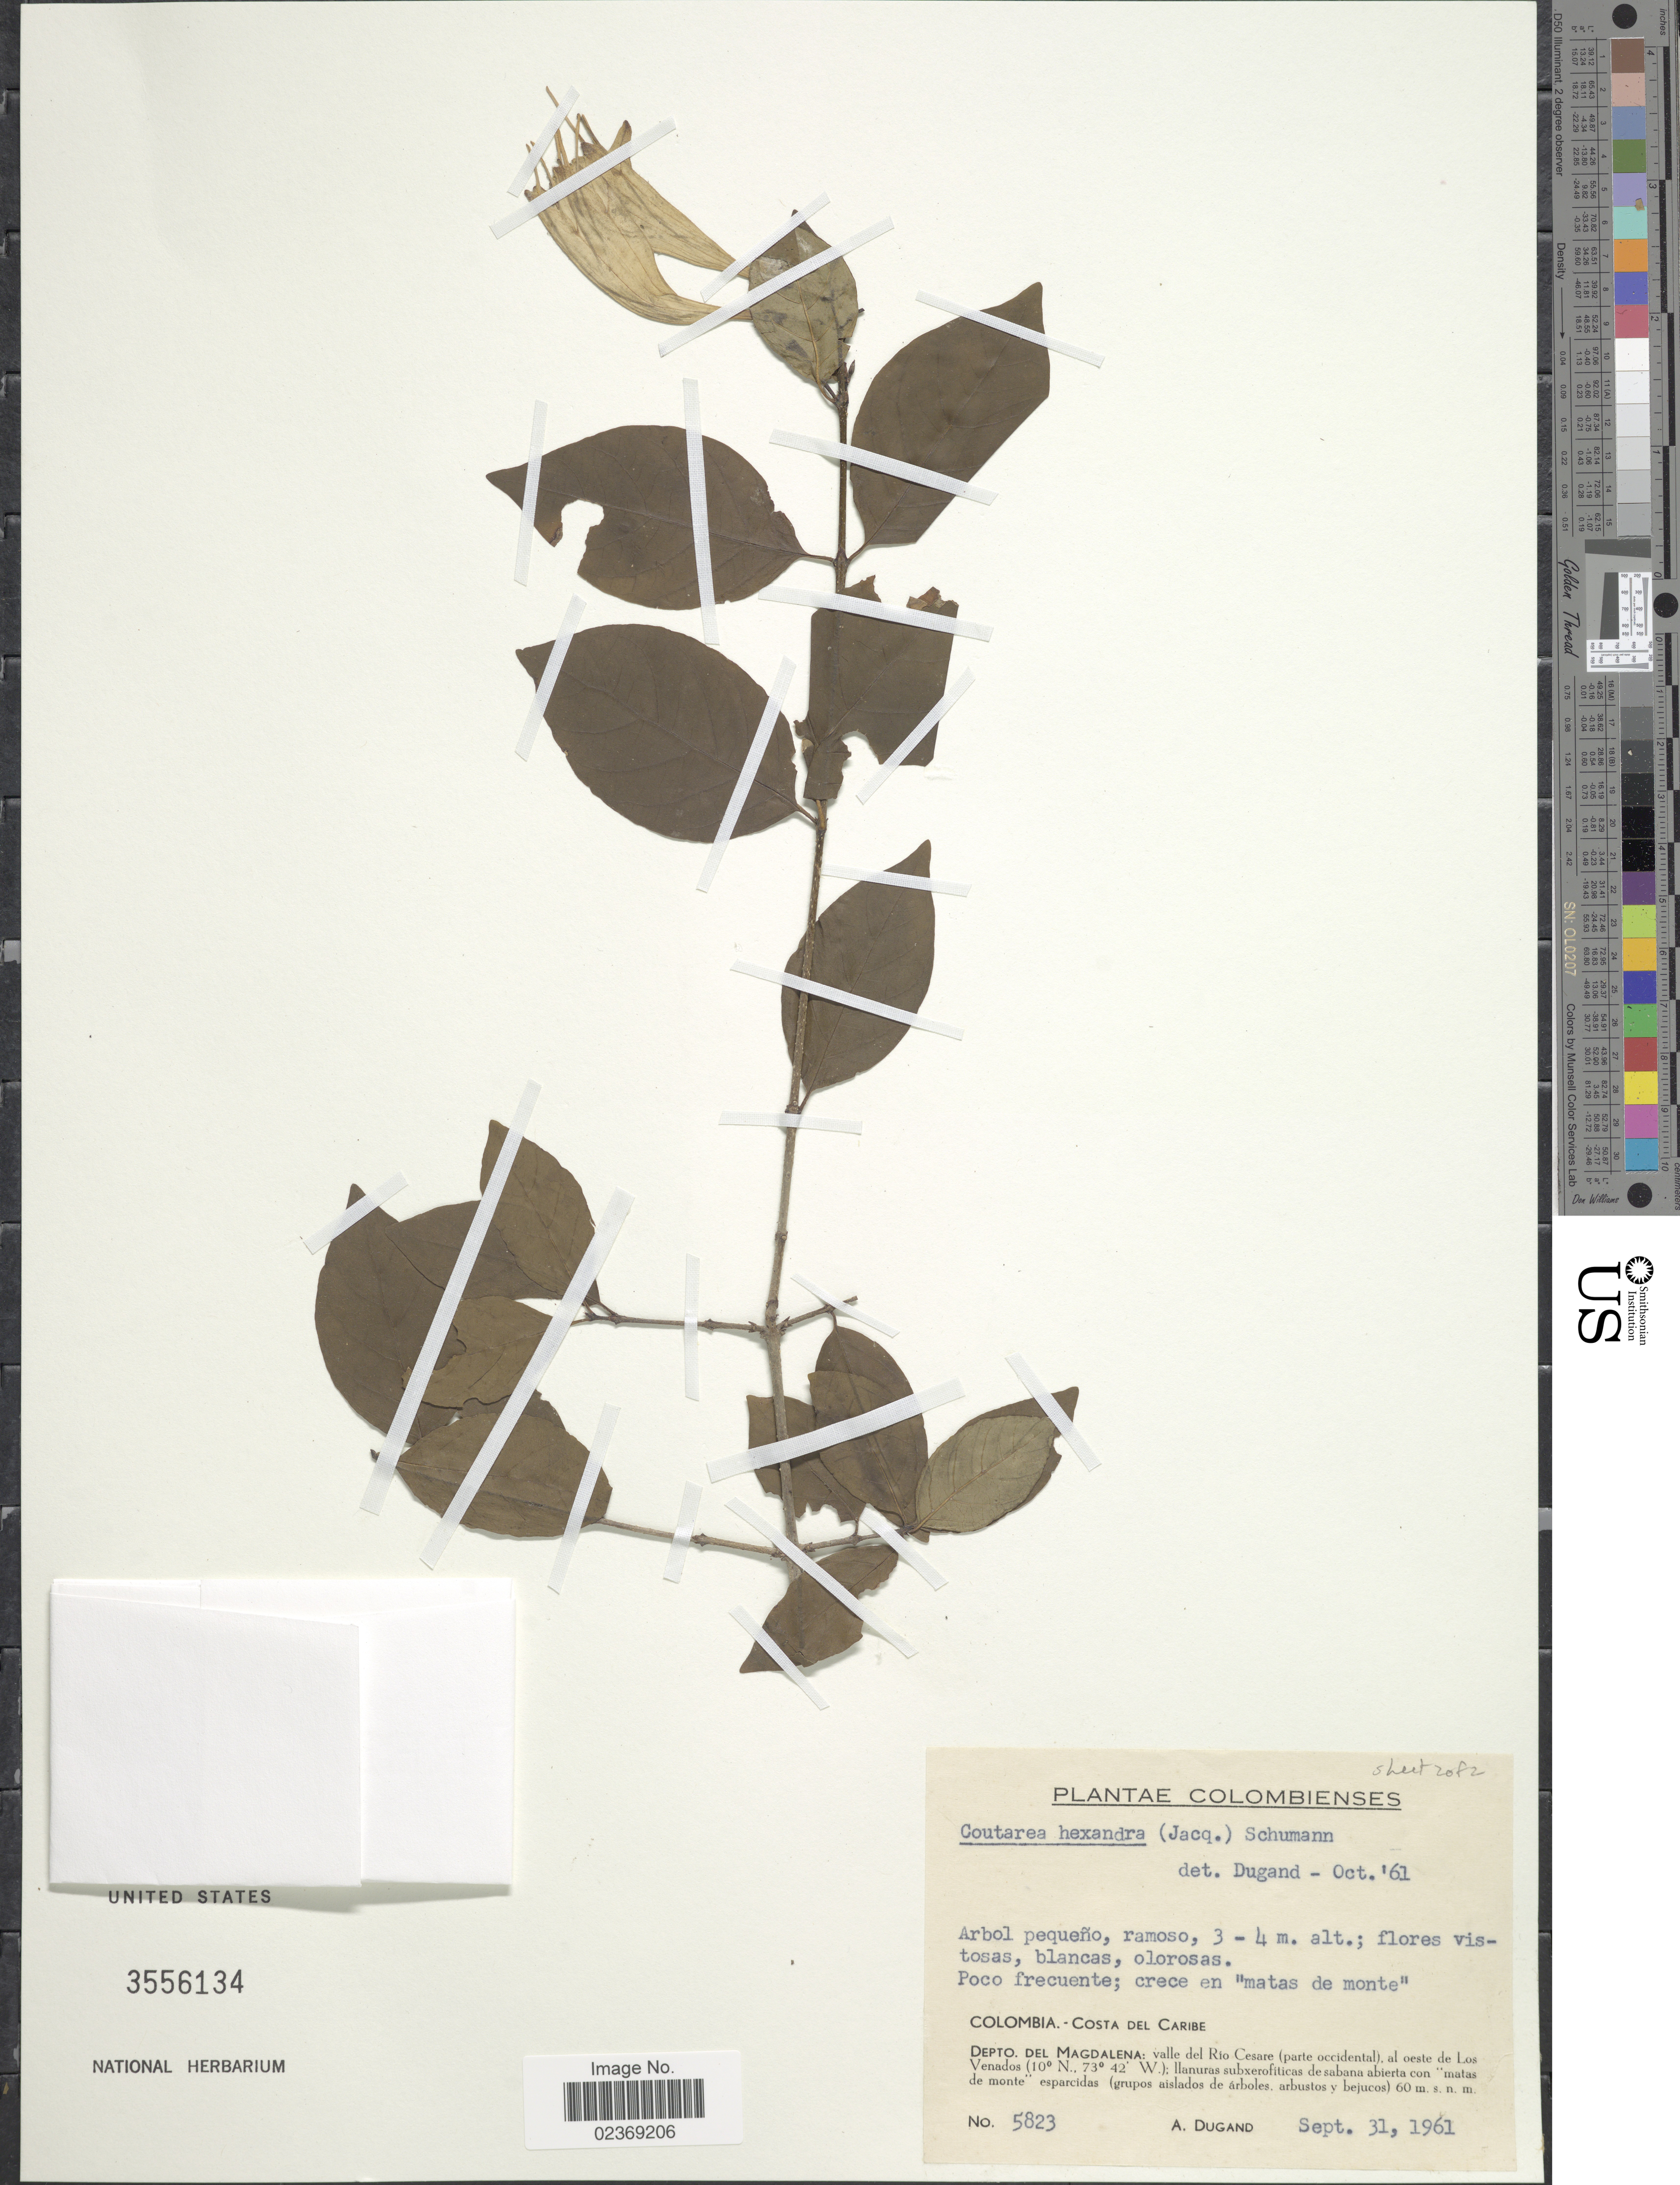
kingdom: Plantae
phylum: Tracheophyta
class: Magnoliopsida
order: Gentianales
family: Rubiaceae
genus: Coutarea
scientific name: Coutarea hexandra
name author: (Jacq.) K. Schum.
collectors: A. Dugand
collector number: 5823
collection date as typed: Transcribed d/m/y: 31/9/1961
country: Colombia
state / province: Magdalena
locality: Costa del Caribe, valle del rio Cesare ( parte occidental), al oeste de los Venados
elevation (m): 60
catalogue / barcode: US 2556134